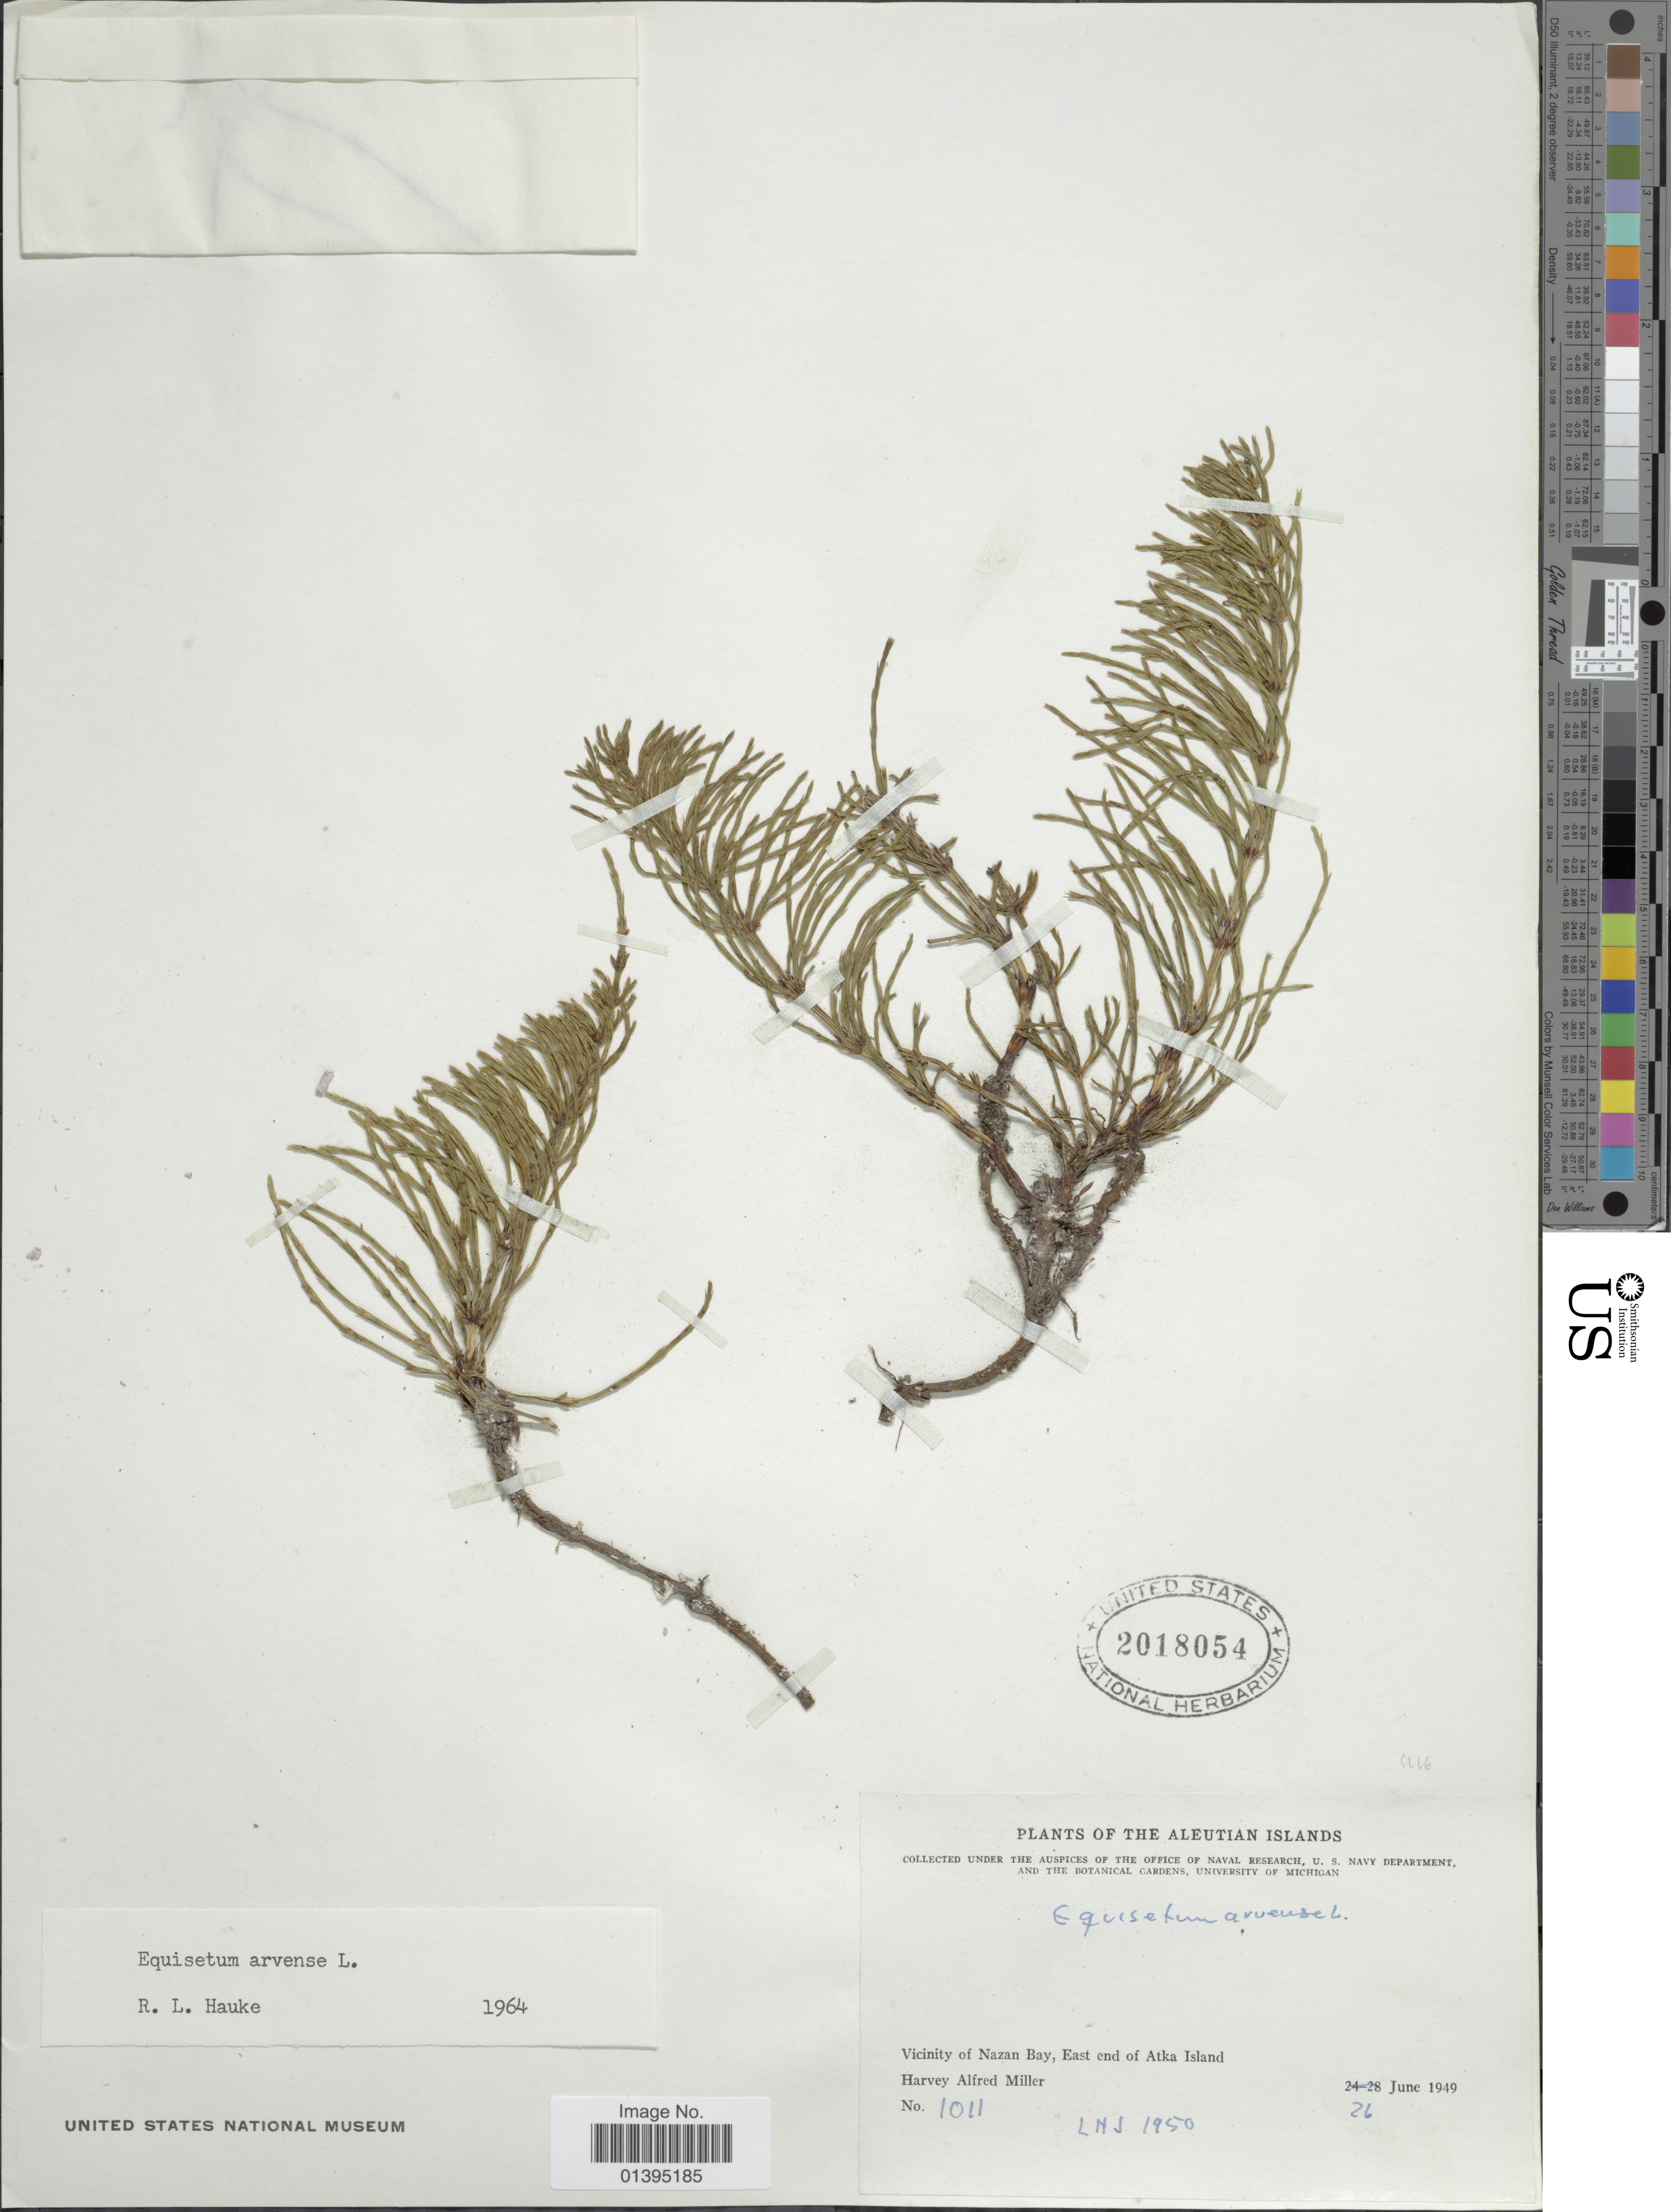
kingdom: Plantae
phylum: Tracheophyta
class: Polypodiopsida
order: Equisetales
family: Equisetaceae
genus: Equisetum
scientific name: Equisetum arvense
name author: L.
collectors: H. A. Miller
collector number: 1011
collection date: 1949-06-26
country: United States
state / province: Alaska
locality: Aleutian Islands, Vicinity of Nazan Bay, East end of Atka Island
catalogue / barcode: US 2018054